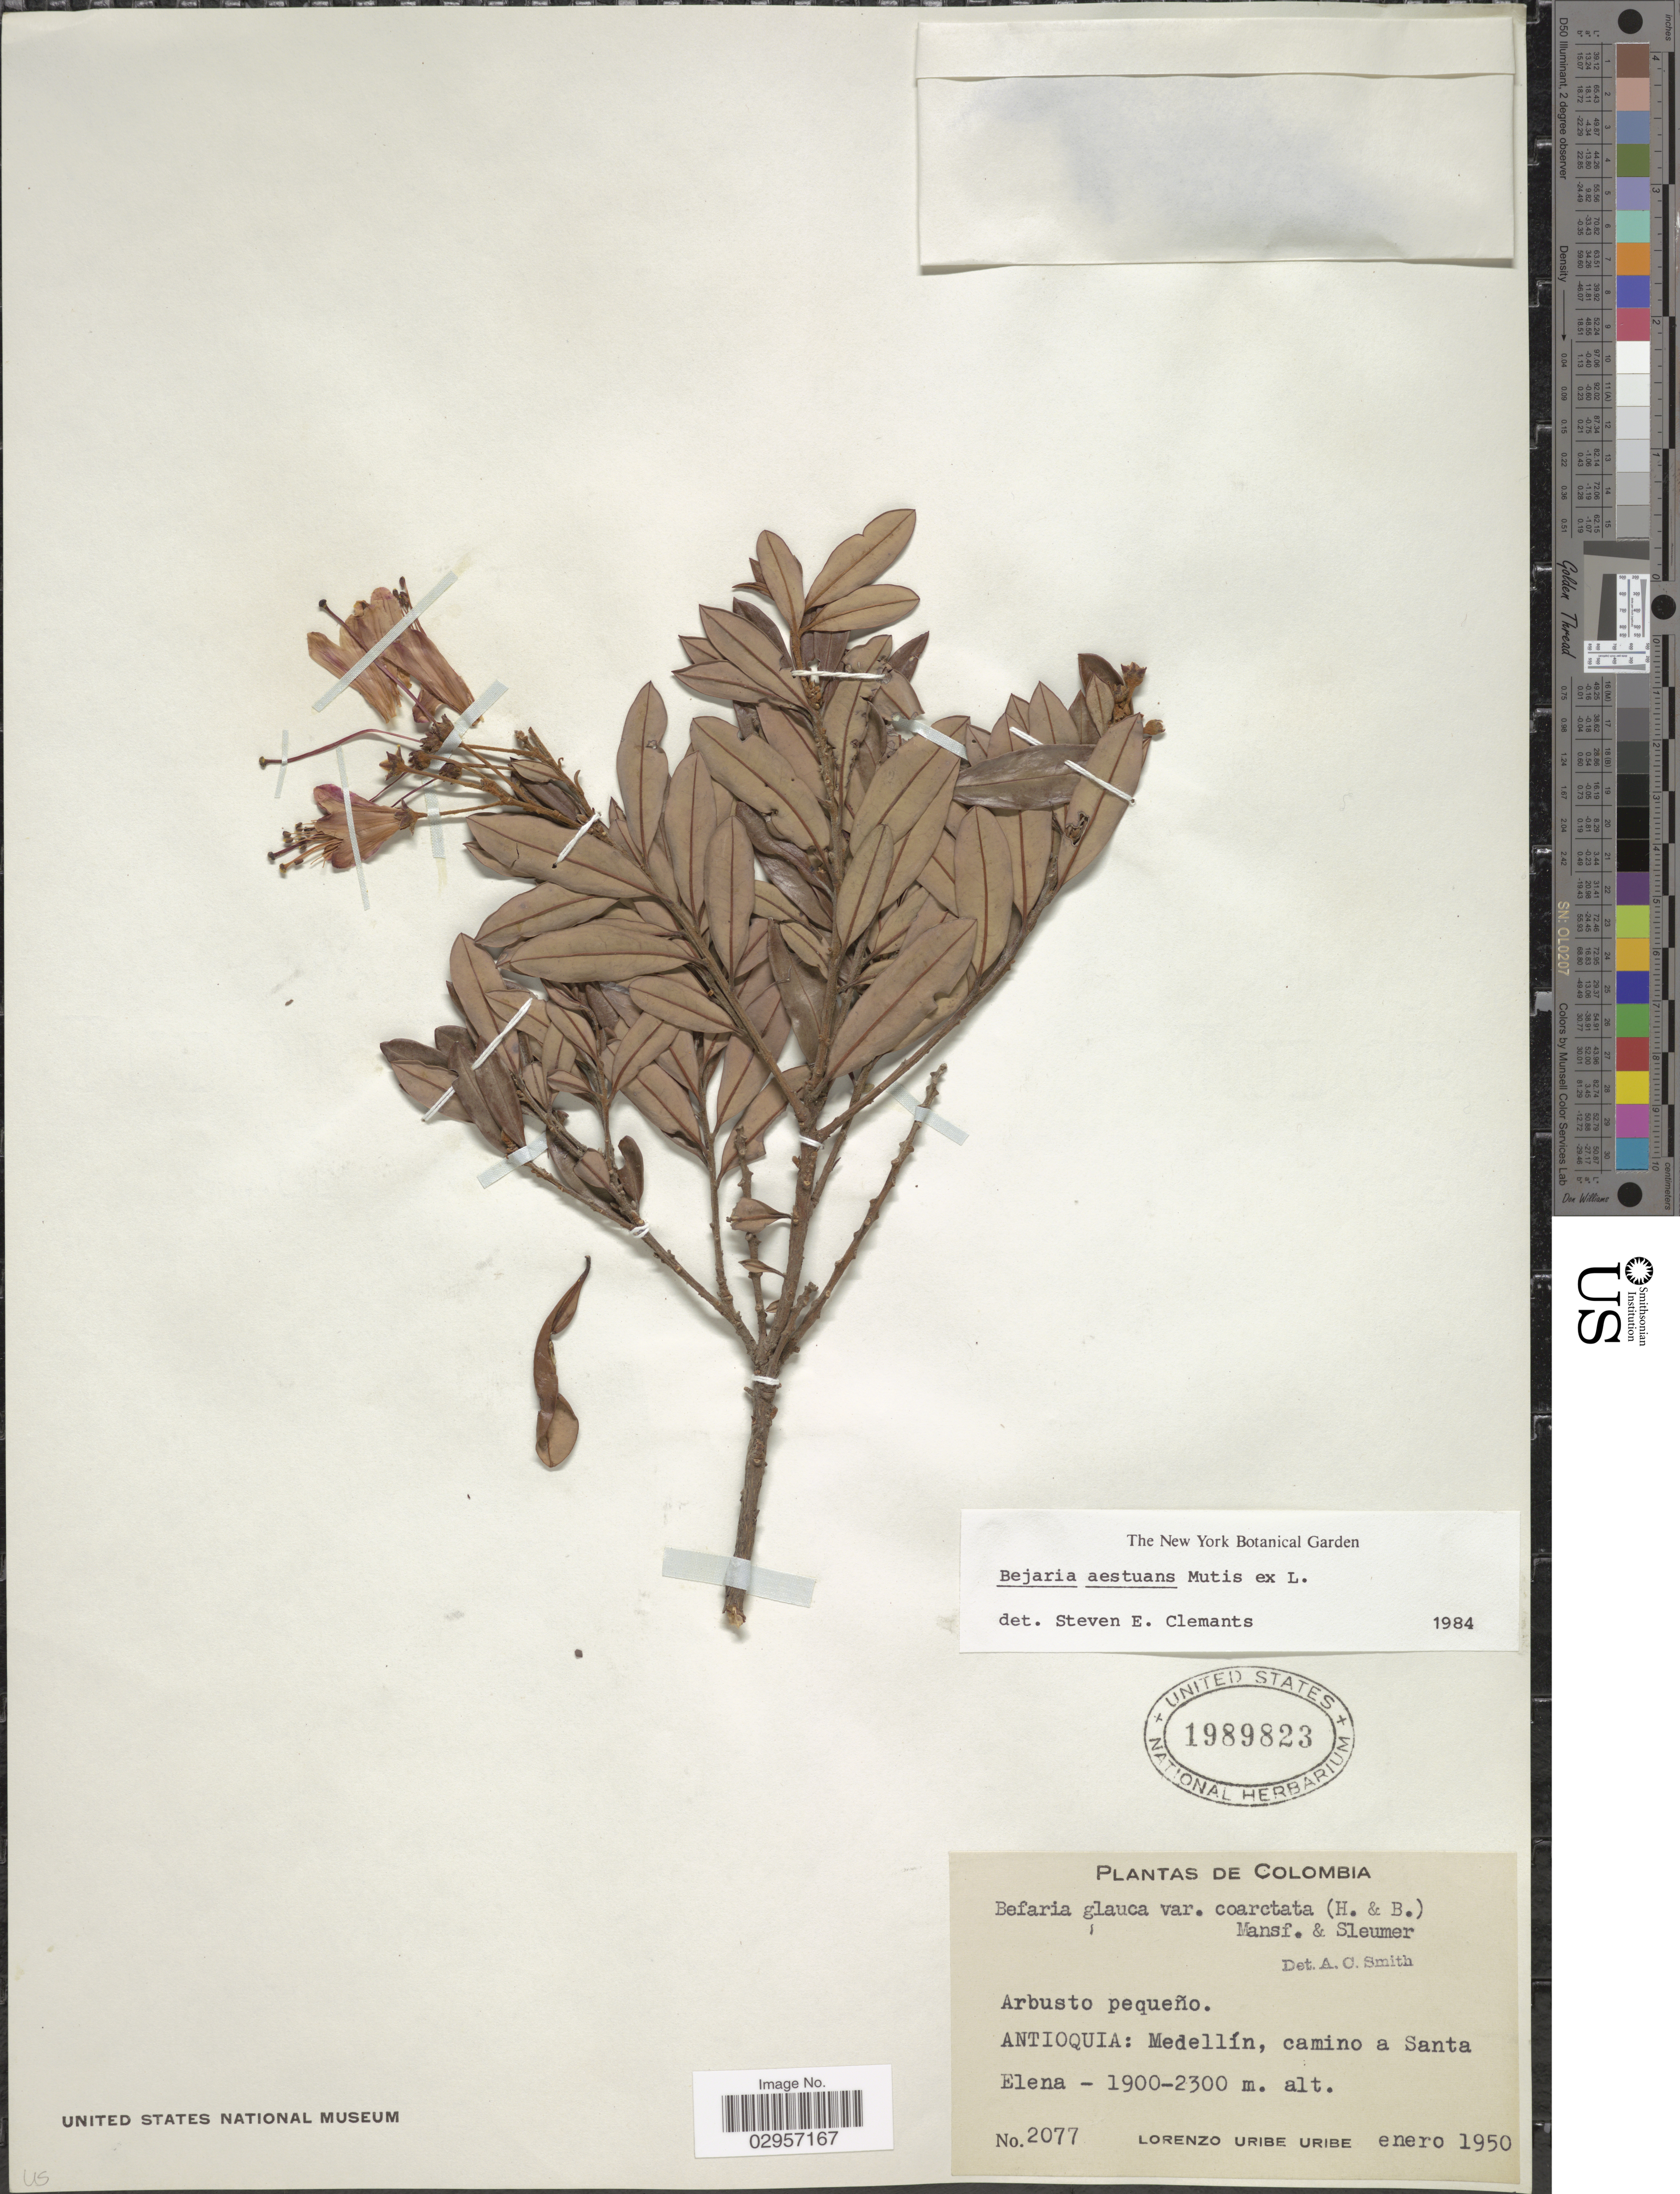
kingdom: Plantae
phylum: Tracheophyta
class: Magnoliopsida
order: Ericales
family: Ericaceae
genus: Befaria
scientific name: Befaria aestuans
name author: Mutis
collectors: L. Uribe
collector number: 2077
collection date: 1950-01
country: Colombia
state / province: Antioquia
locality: Antioquia: Medellín, camino a Santa Elena.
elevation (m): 1900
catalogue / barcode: US 1989823